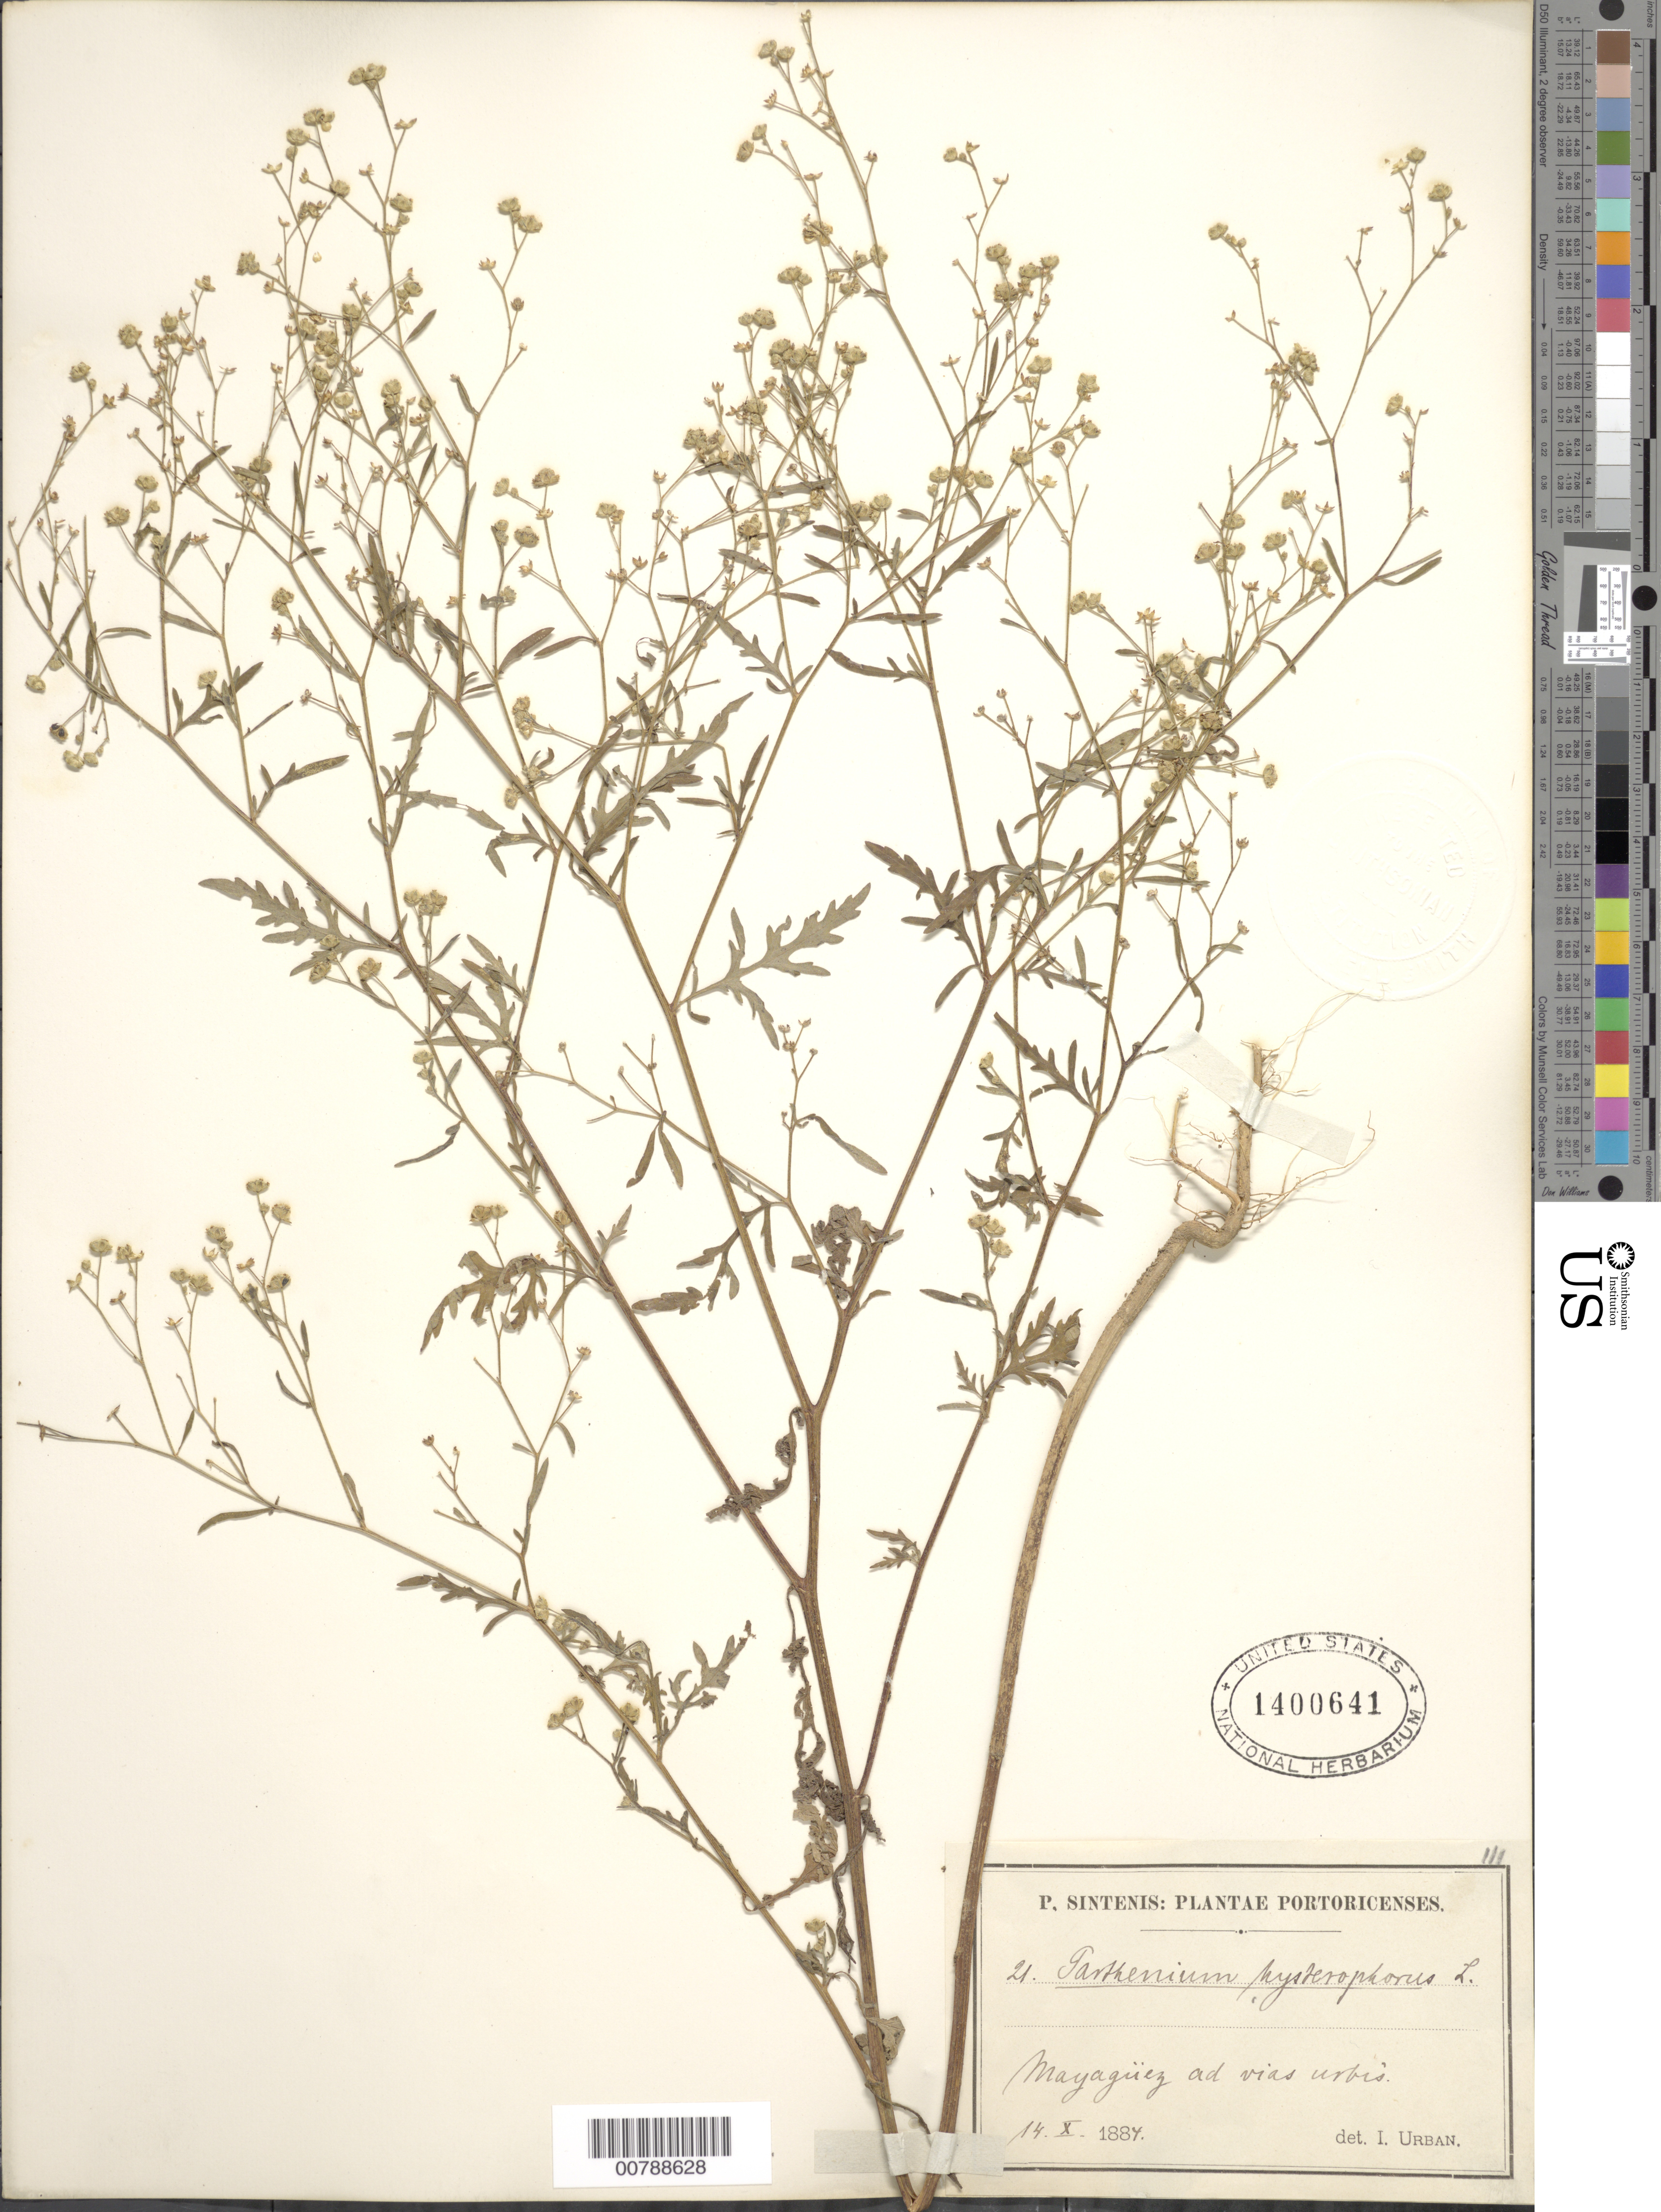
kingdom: Plantae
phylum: Tracheophyta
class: Magnoliopsida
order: Asterales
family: Asteraceae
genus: Parthenium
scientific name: Parthenium hysterophorus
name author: L.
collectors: P. Sintenis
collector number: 21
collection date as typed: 14 Oct 1884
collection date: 1884-10-14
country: Puerto Rico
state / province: Mayagüez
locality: Mayagüez ad vias urbis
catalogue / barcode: US 1400641